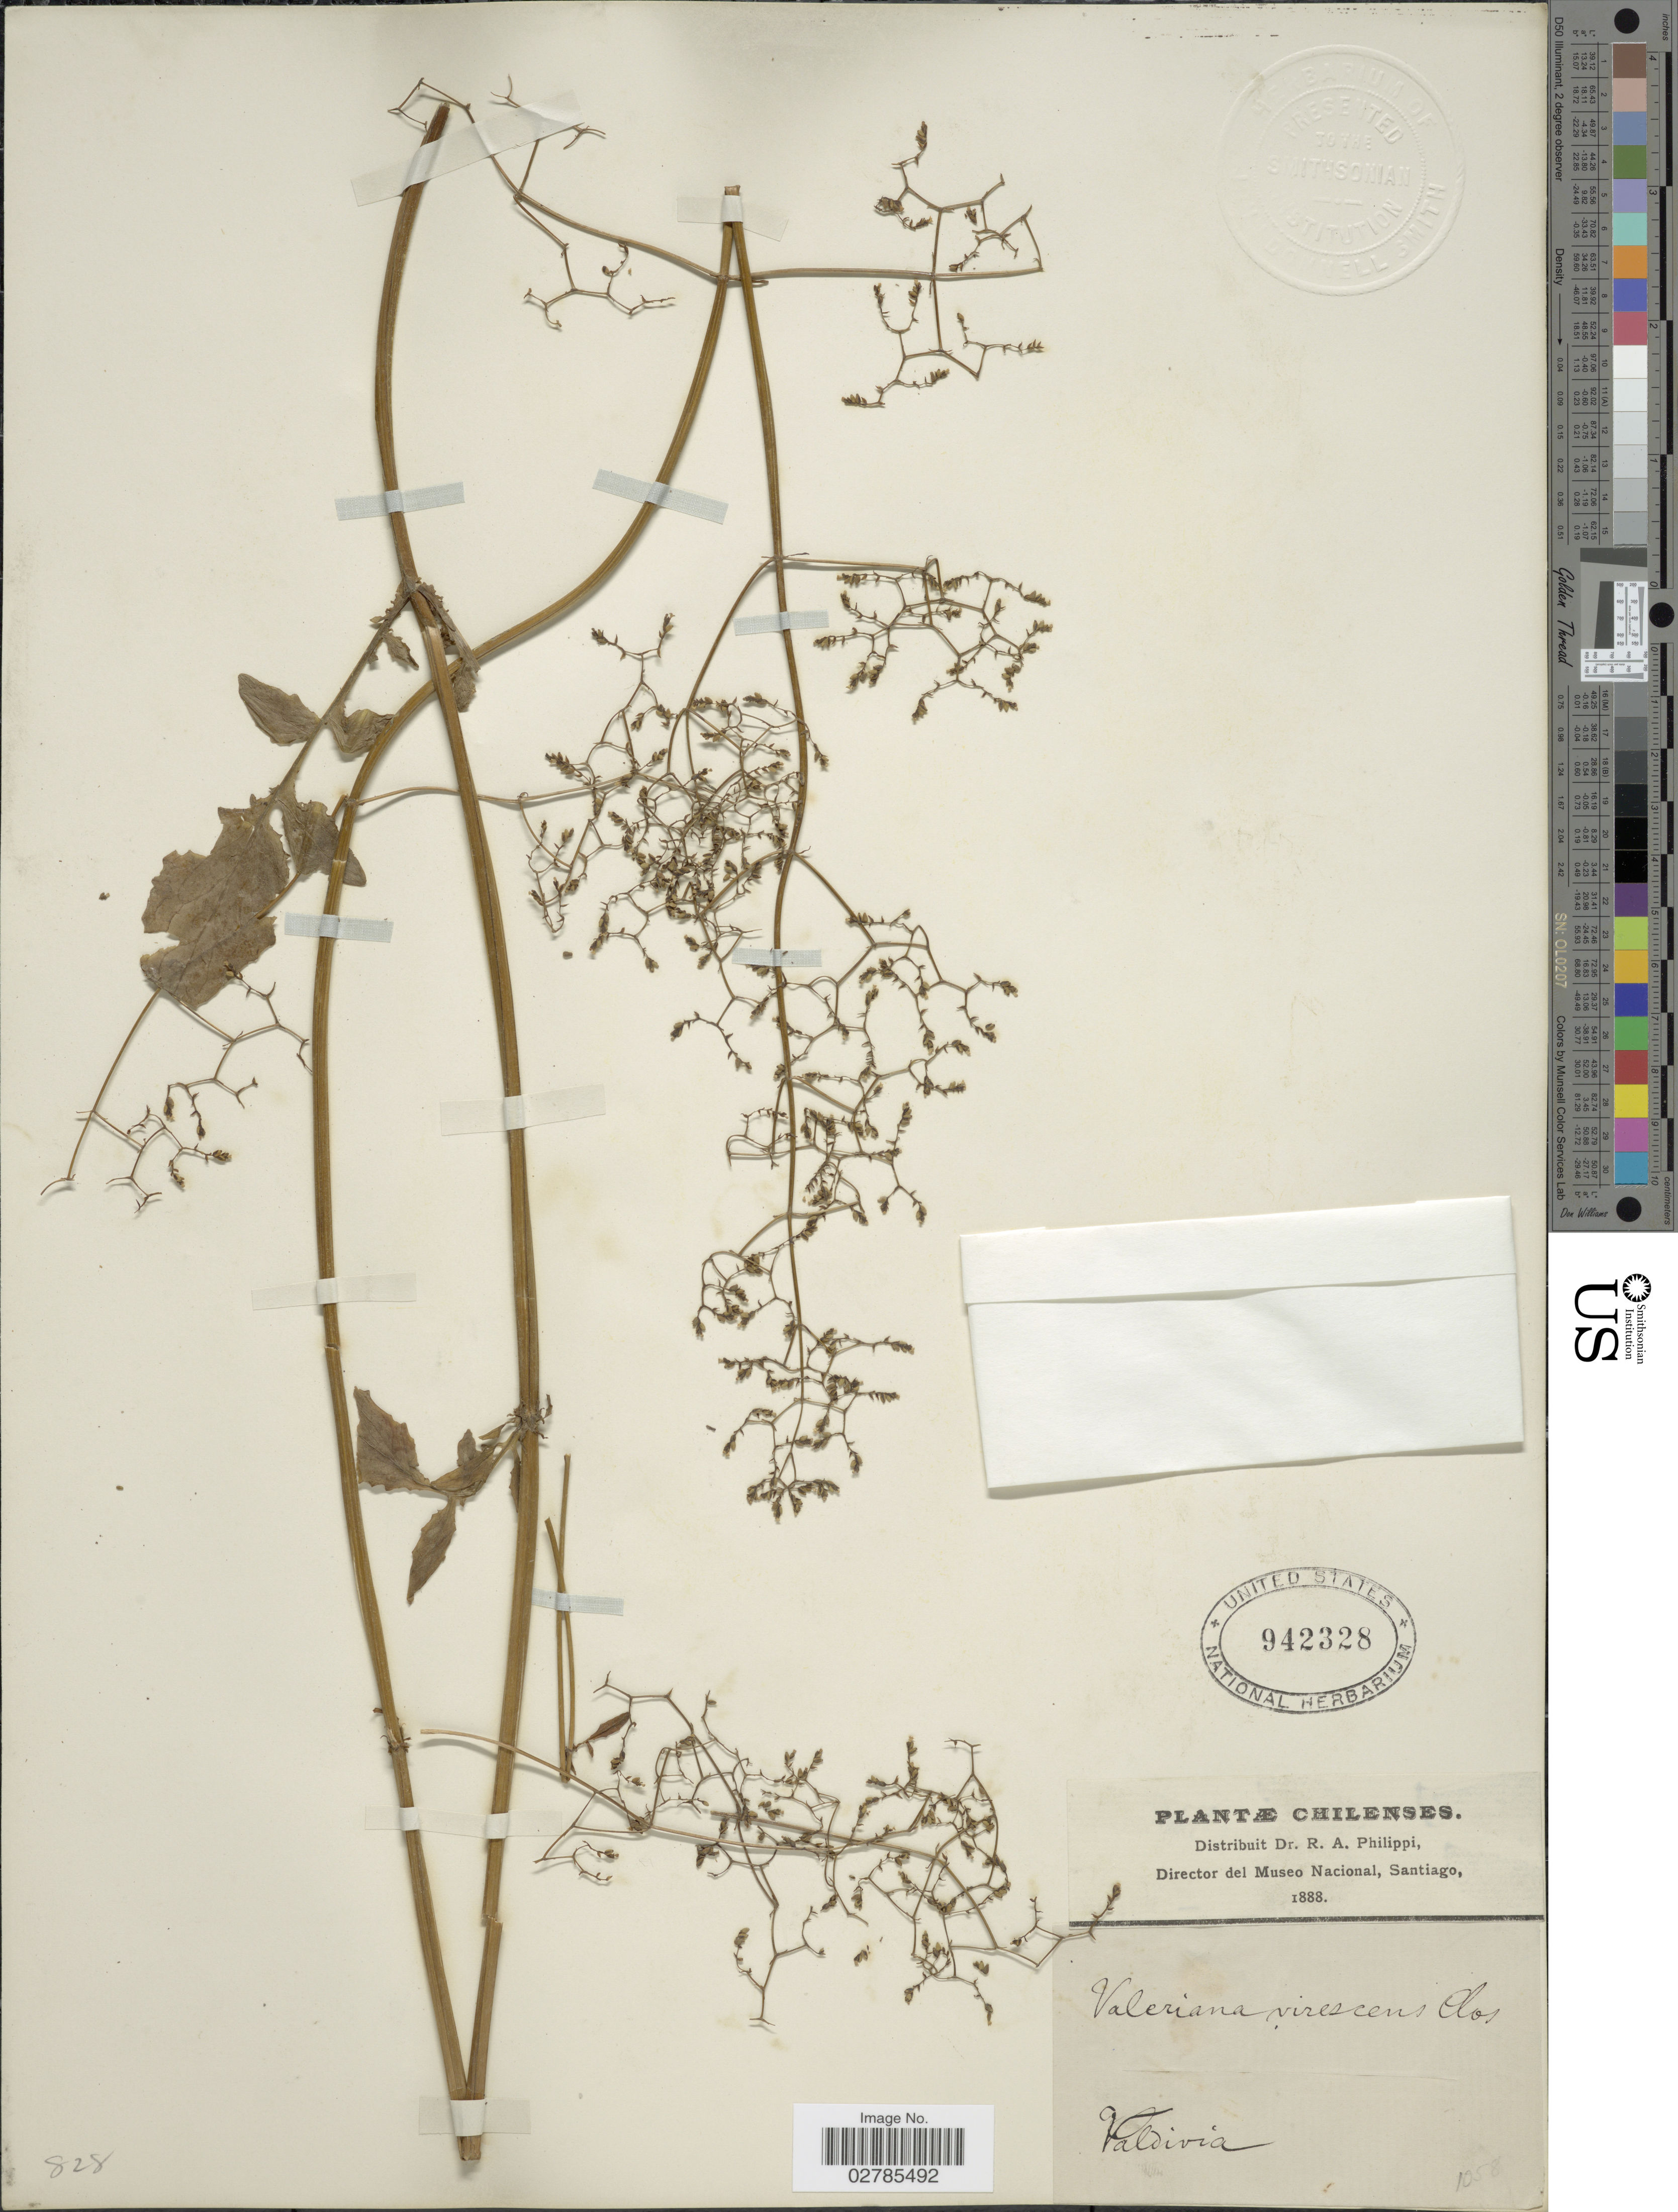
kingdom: Plantae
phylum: Tracheophyta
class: Magnoliopsida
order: Dipsacales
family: Caprifoliaceae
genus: Valeriana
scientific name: Valeriana virescens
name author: Clos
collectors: R. A. Philippi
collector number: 1058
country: Chile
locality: Valdivia.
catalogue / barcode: US 942328